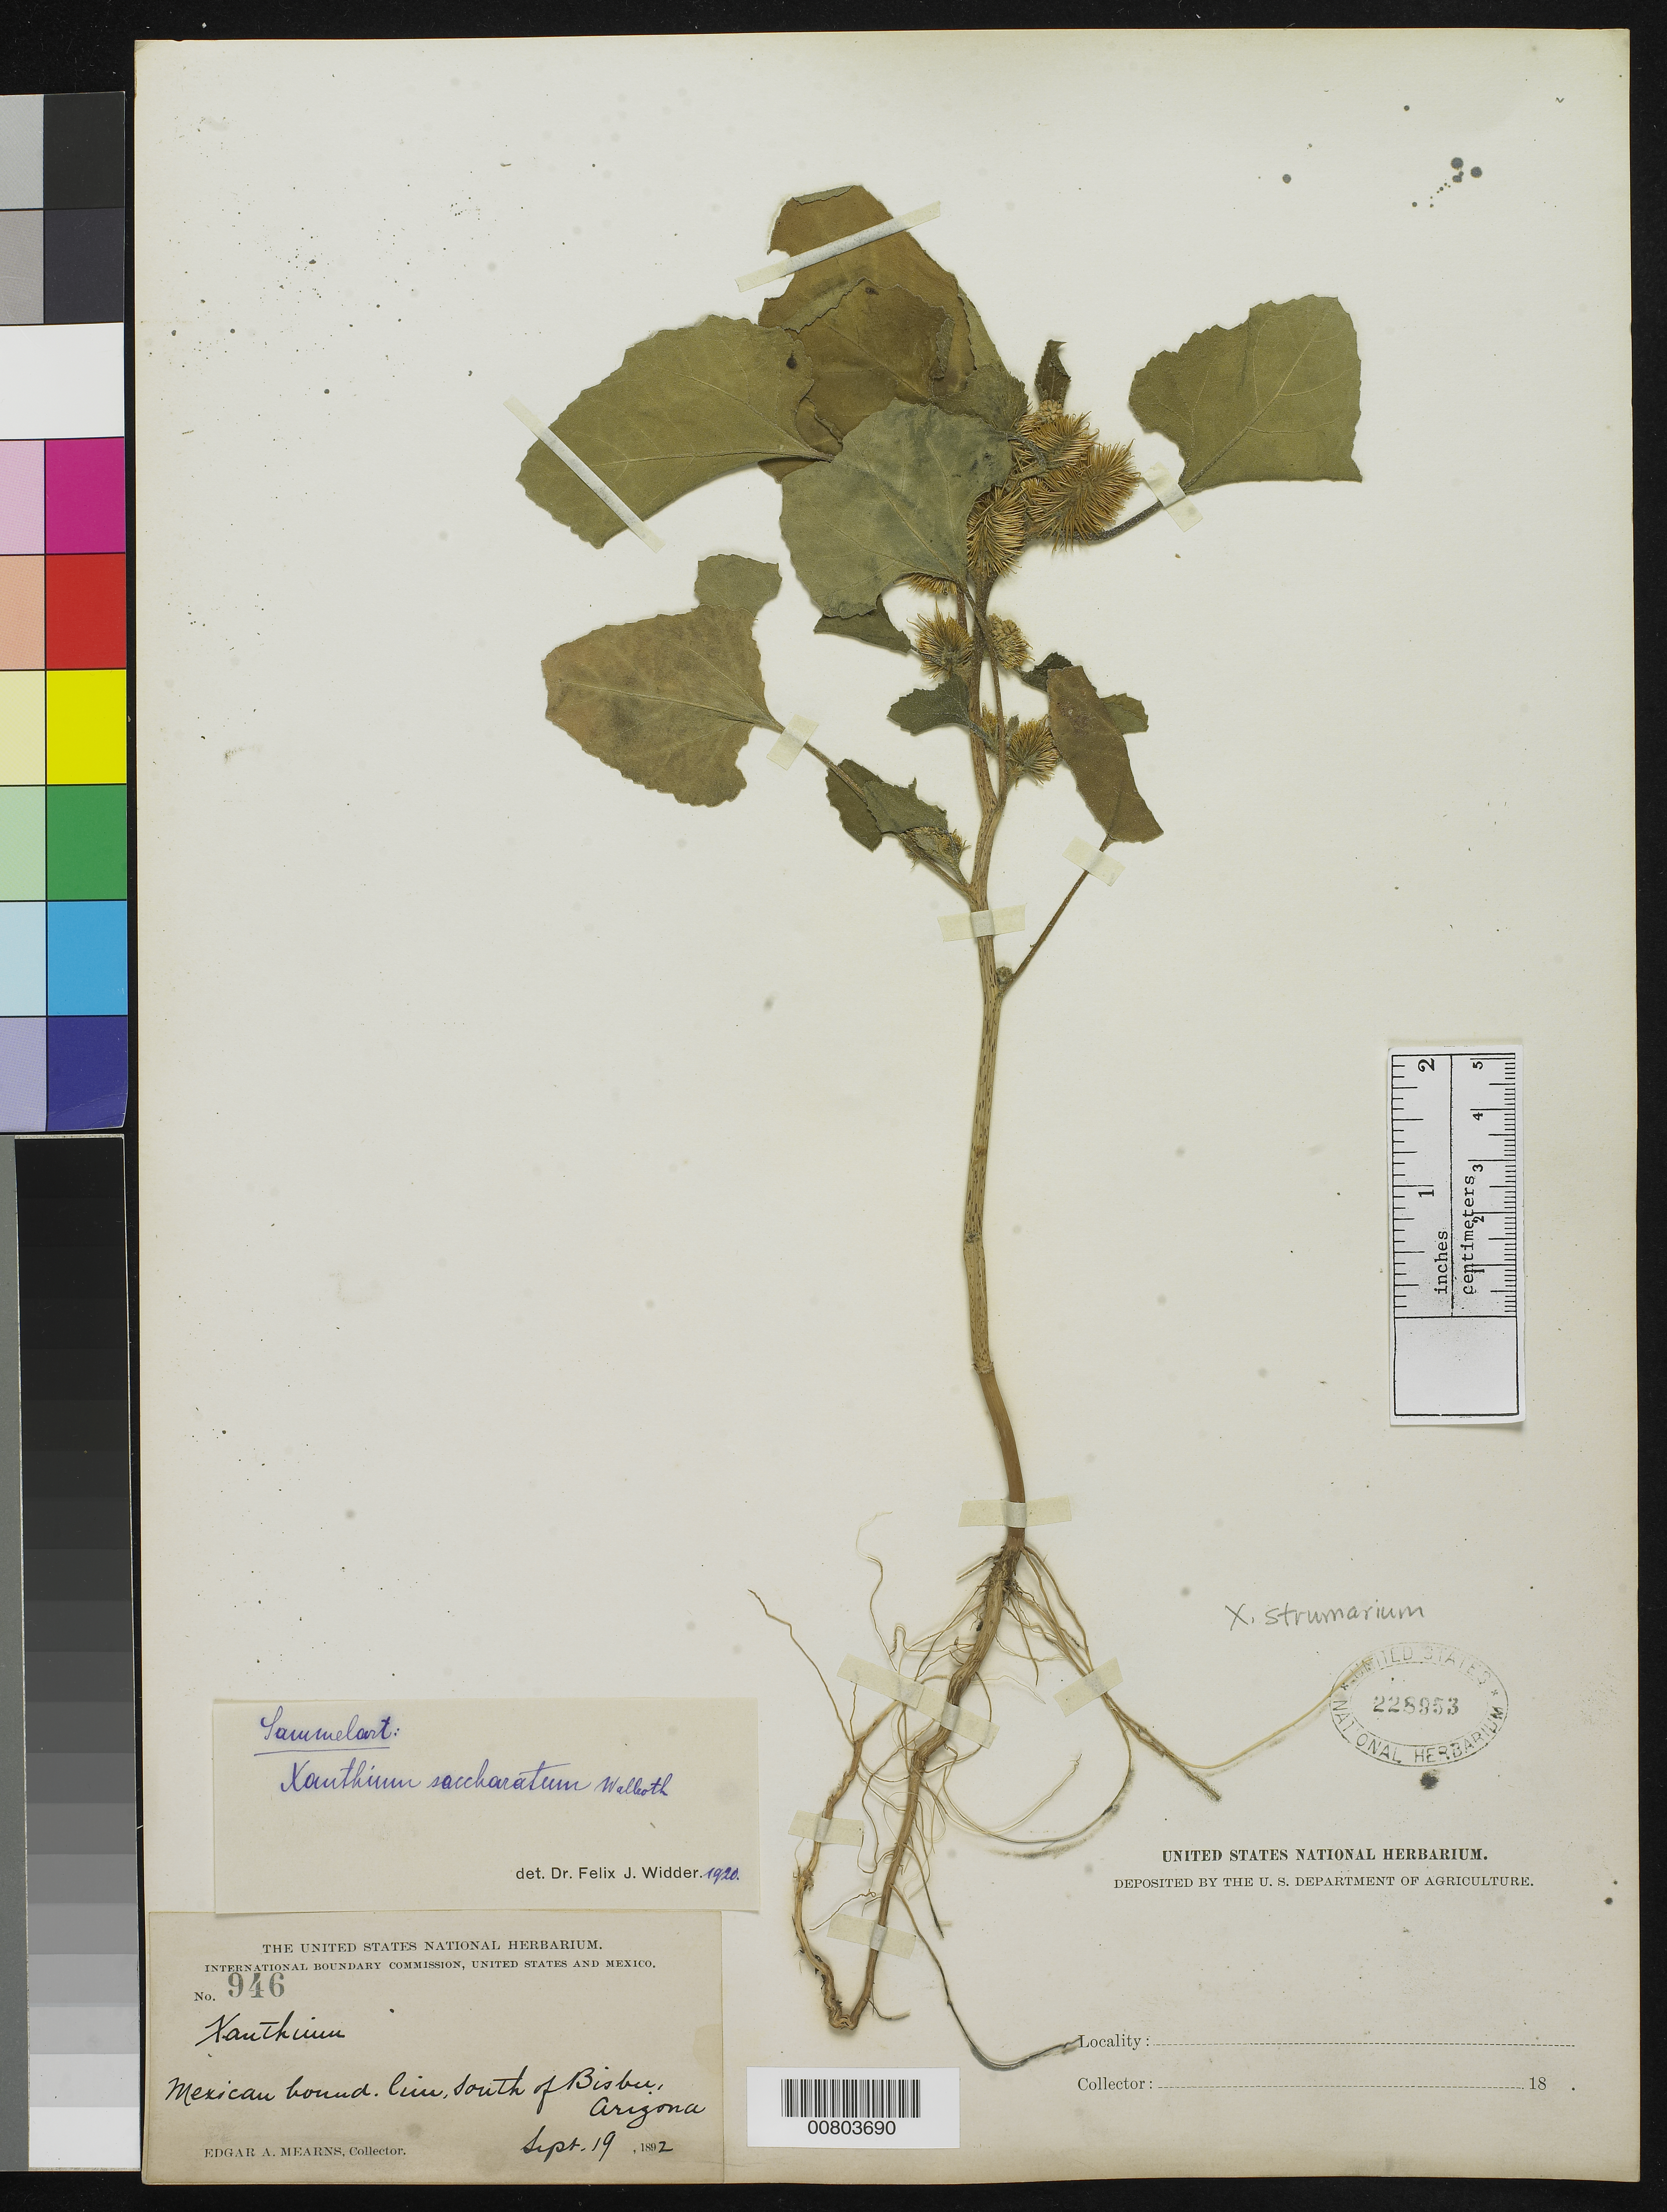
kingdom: Plantae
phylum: Tracheophyta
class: Magnoliopsida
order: Asterales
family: Asteraceae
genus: Xanthium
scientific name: Xanthium strumarium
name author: L.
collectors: E. A. Mearns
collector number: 946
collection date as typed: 19 Sep 1892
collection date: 1892-09-19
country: United States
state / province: Arizona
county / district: Cochise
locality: Bisbee, Mex. Bound. Line.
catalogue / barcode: US 228953